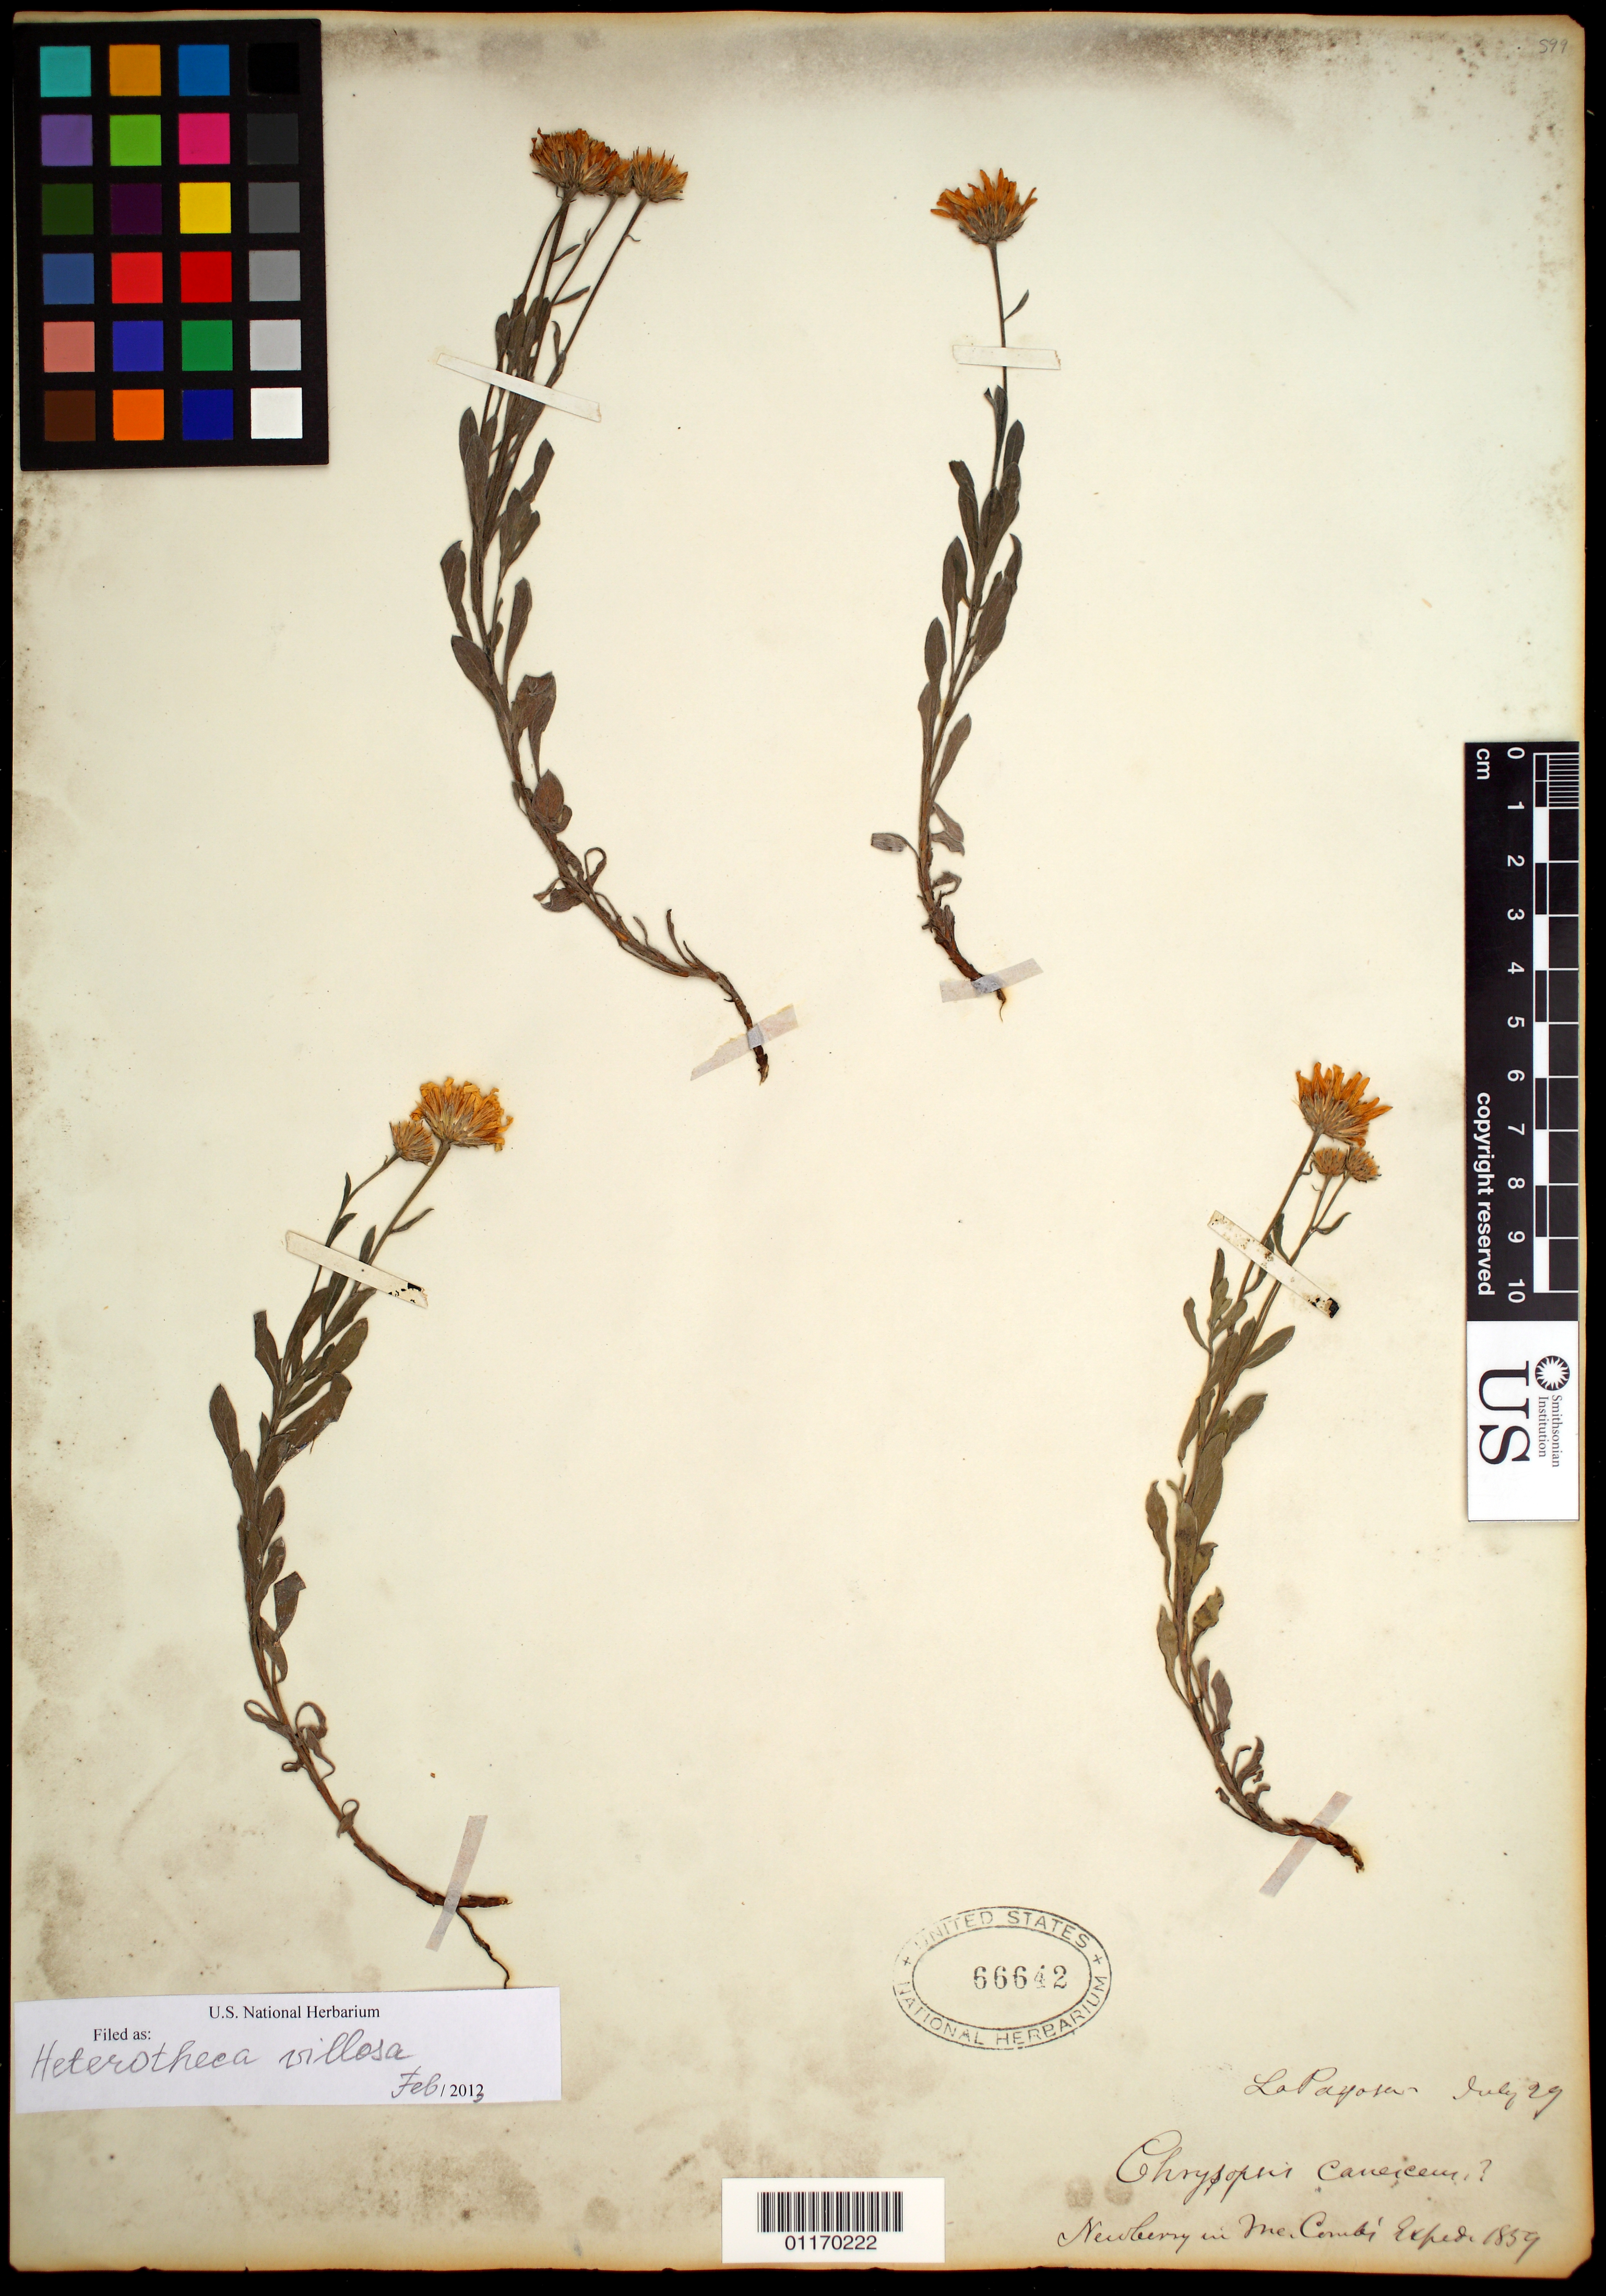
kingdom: Plantae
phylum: Tracheophyta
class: Magnoliopsida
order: Asterales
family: Asteraceae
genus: Heterotheca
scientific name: Heterotheca villosa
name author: (Pursh) Shinners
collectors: J. S. Newberry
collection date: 1859-07-29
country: United States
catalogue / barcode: US 66642